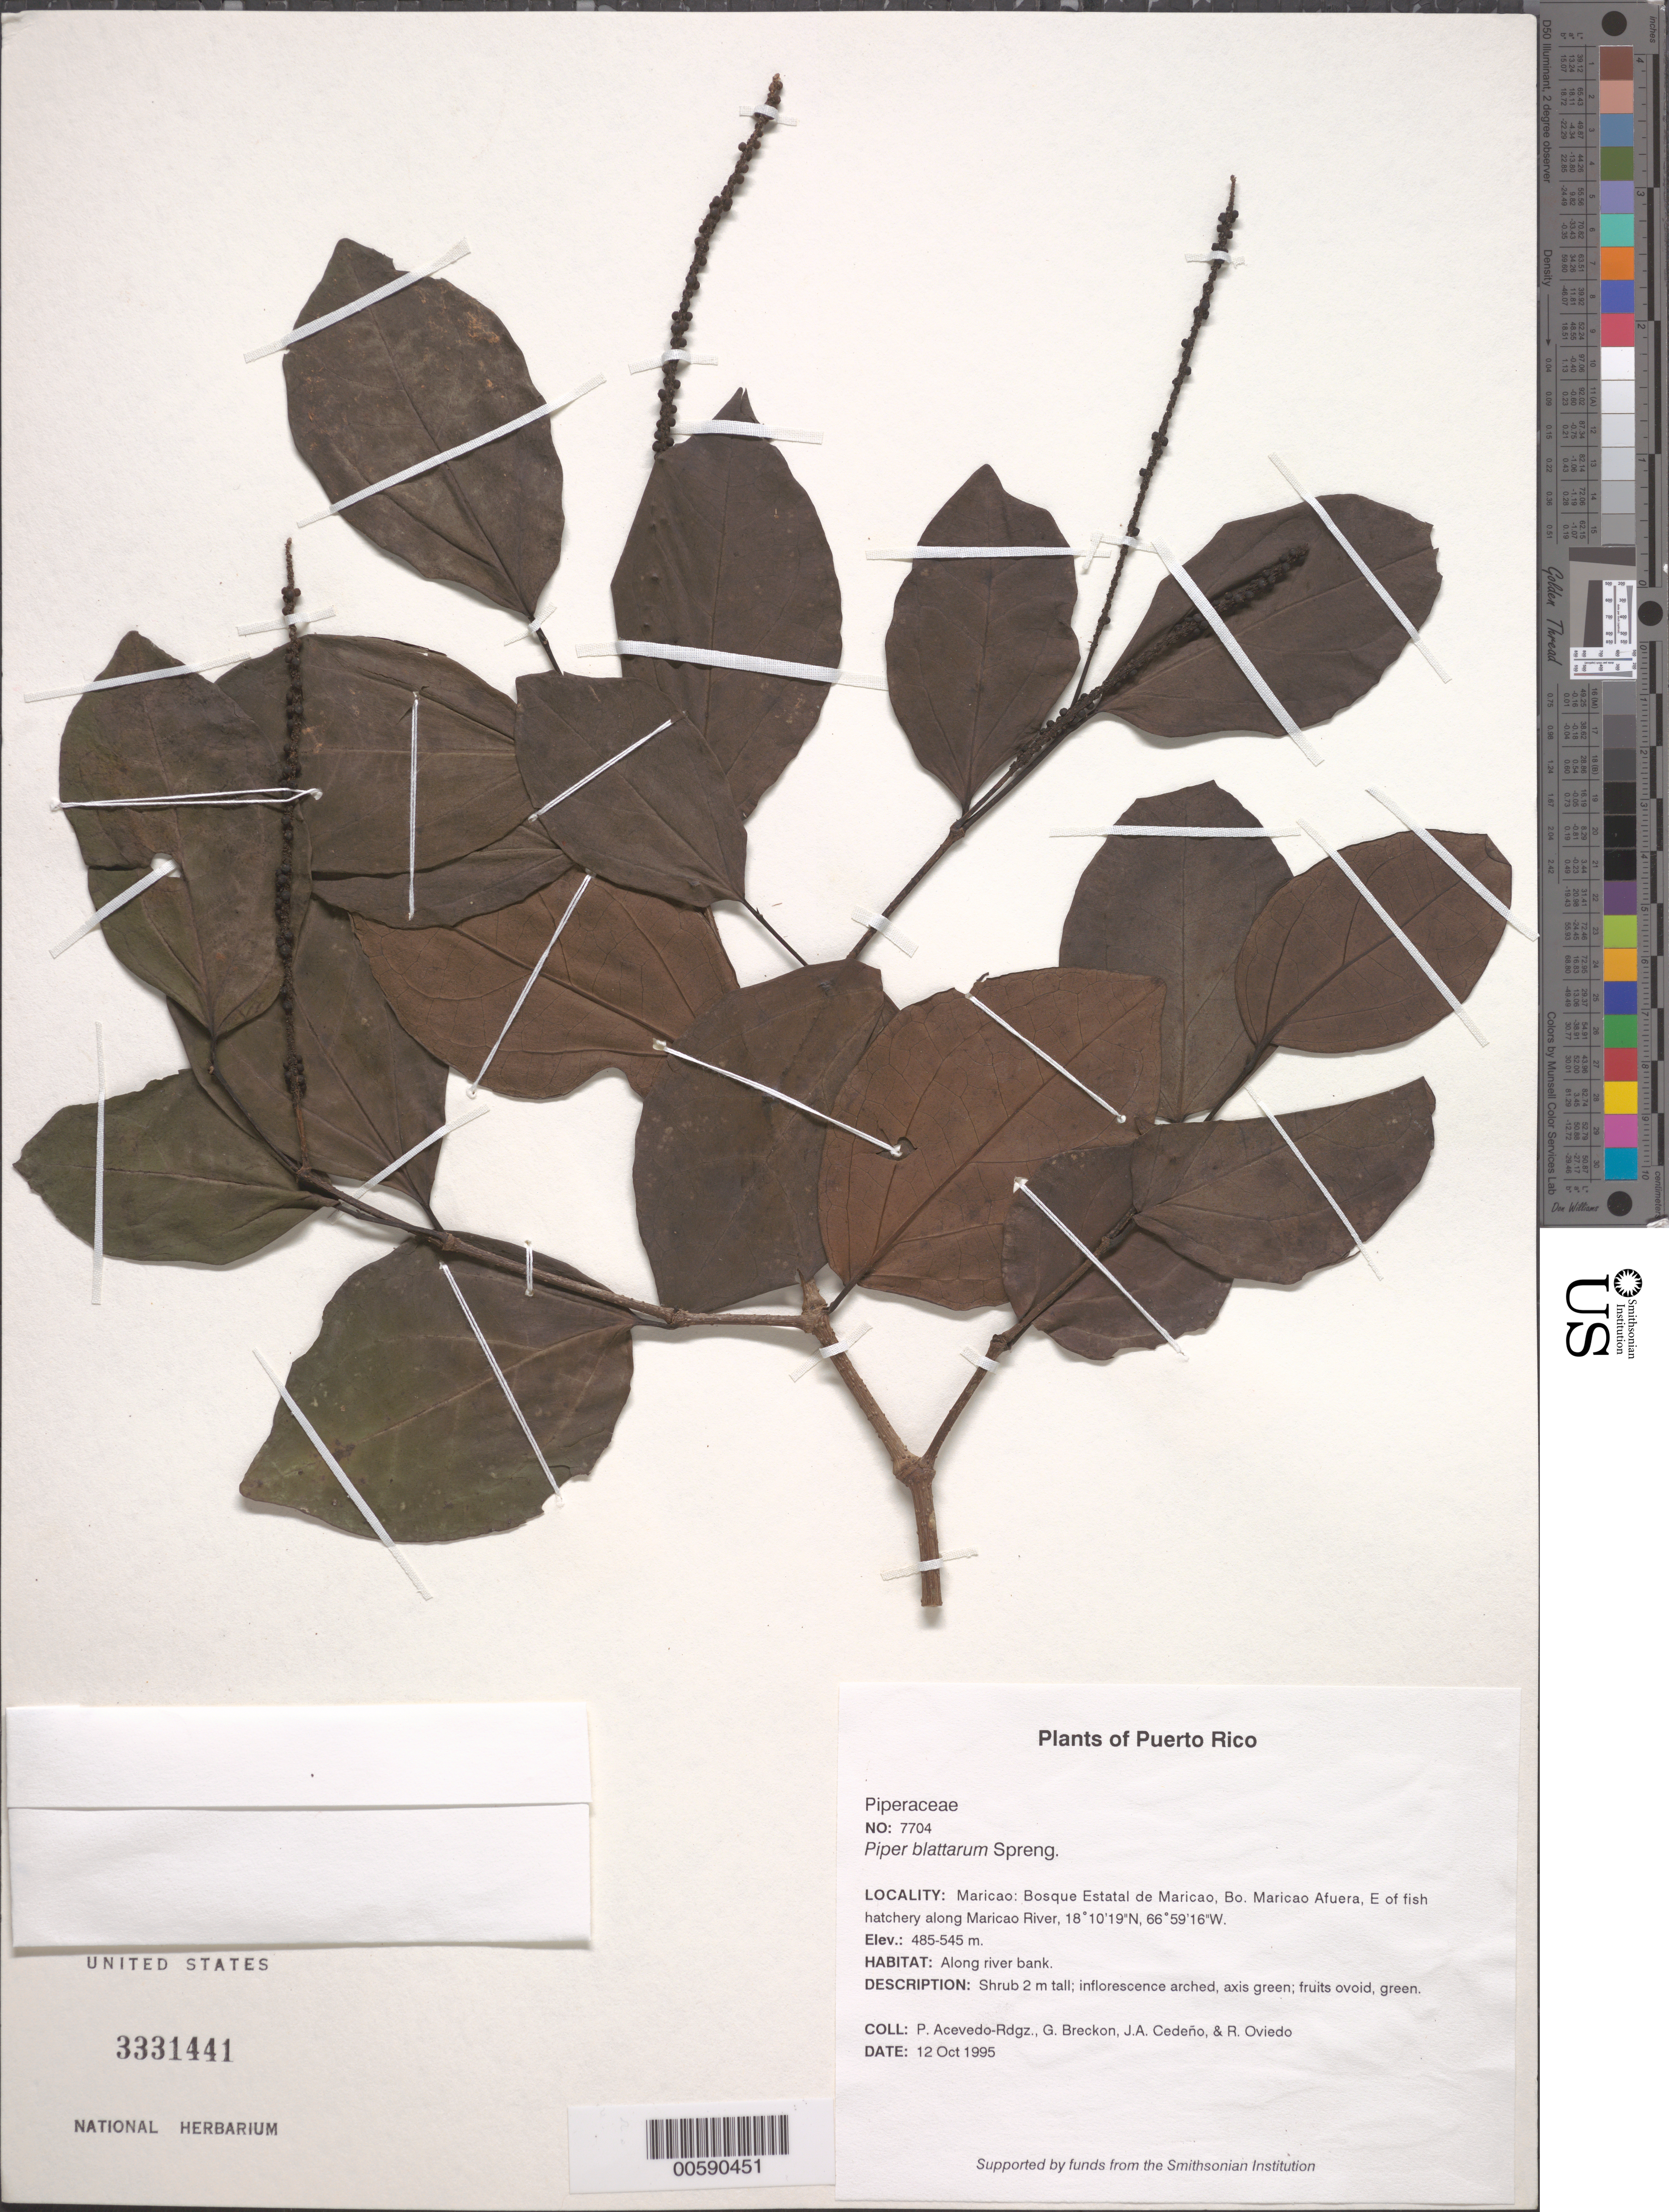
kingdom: Plantae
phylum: Tracheophyta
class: Magnoliopsida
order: Piperales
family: Piperaceae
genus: Piper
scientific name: Piper blattarum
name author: Spreng.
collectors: P. Acevedo-Rodr., G. J. Breckon, J. A. Cedeño M. & R. Oviedo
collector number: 7704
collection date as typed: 13 Oct 1995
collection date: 1995-10-13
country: Puerto Rico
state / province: Maricao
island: Puerto Rico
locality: Maricao: Bosque Estatal de Maricao, Bo. Maricao Afuera, E of fish hatchery along Maricao River.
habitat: Along river bank.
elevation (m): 485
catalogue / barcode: US 3331441